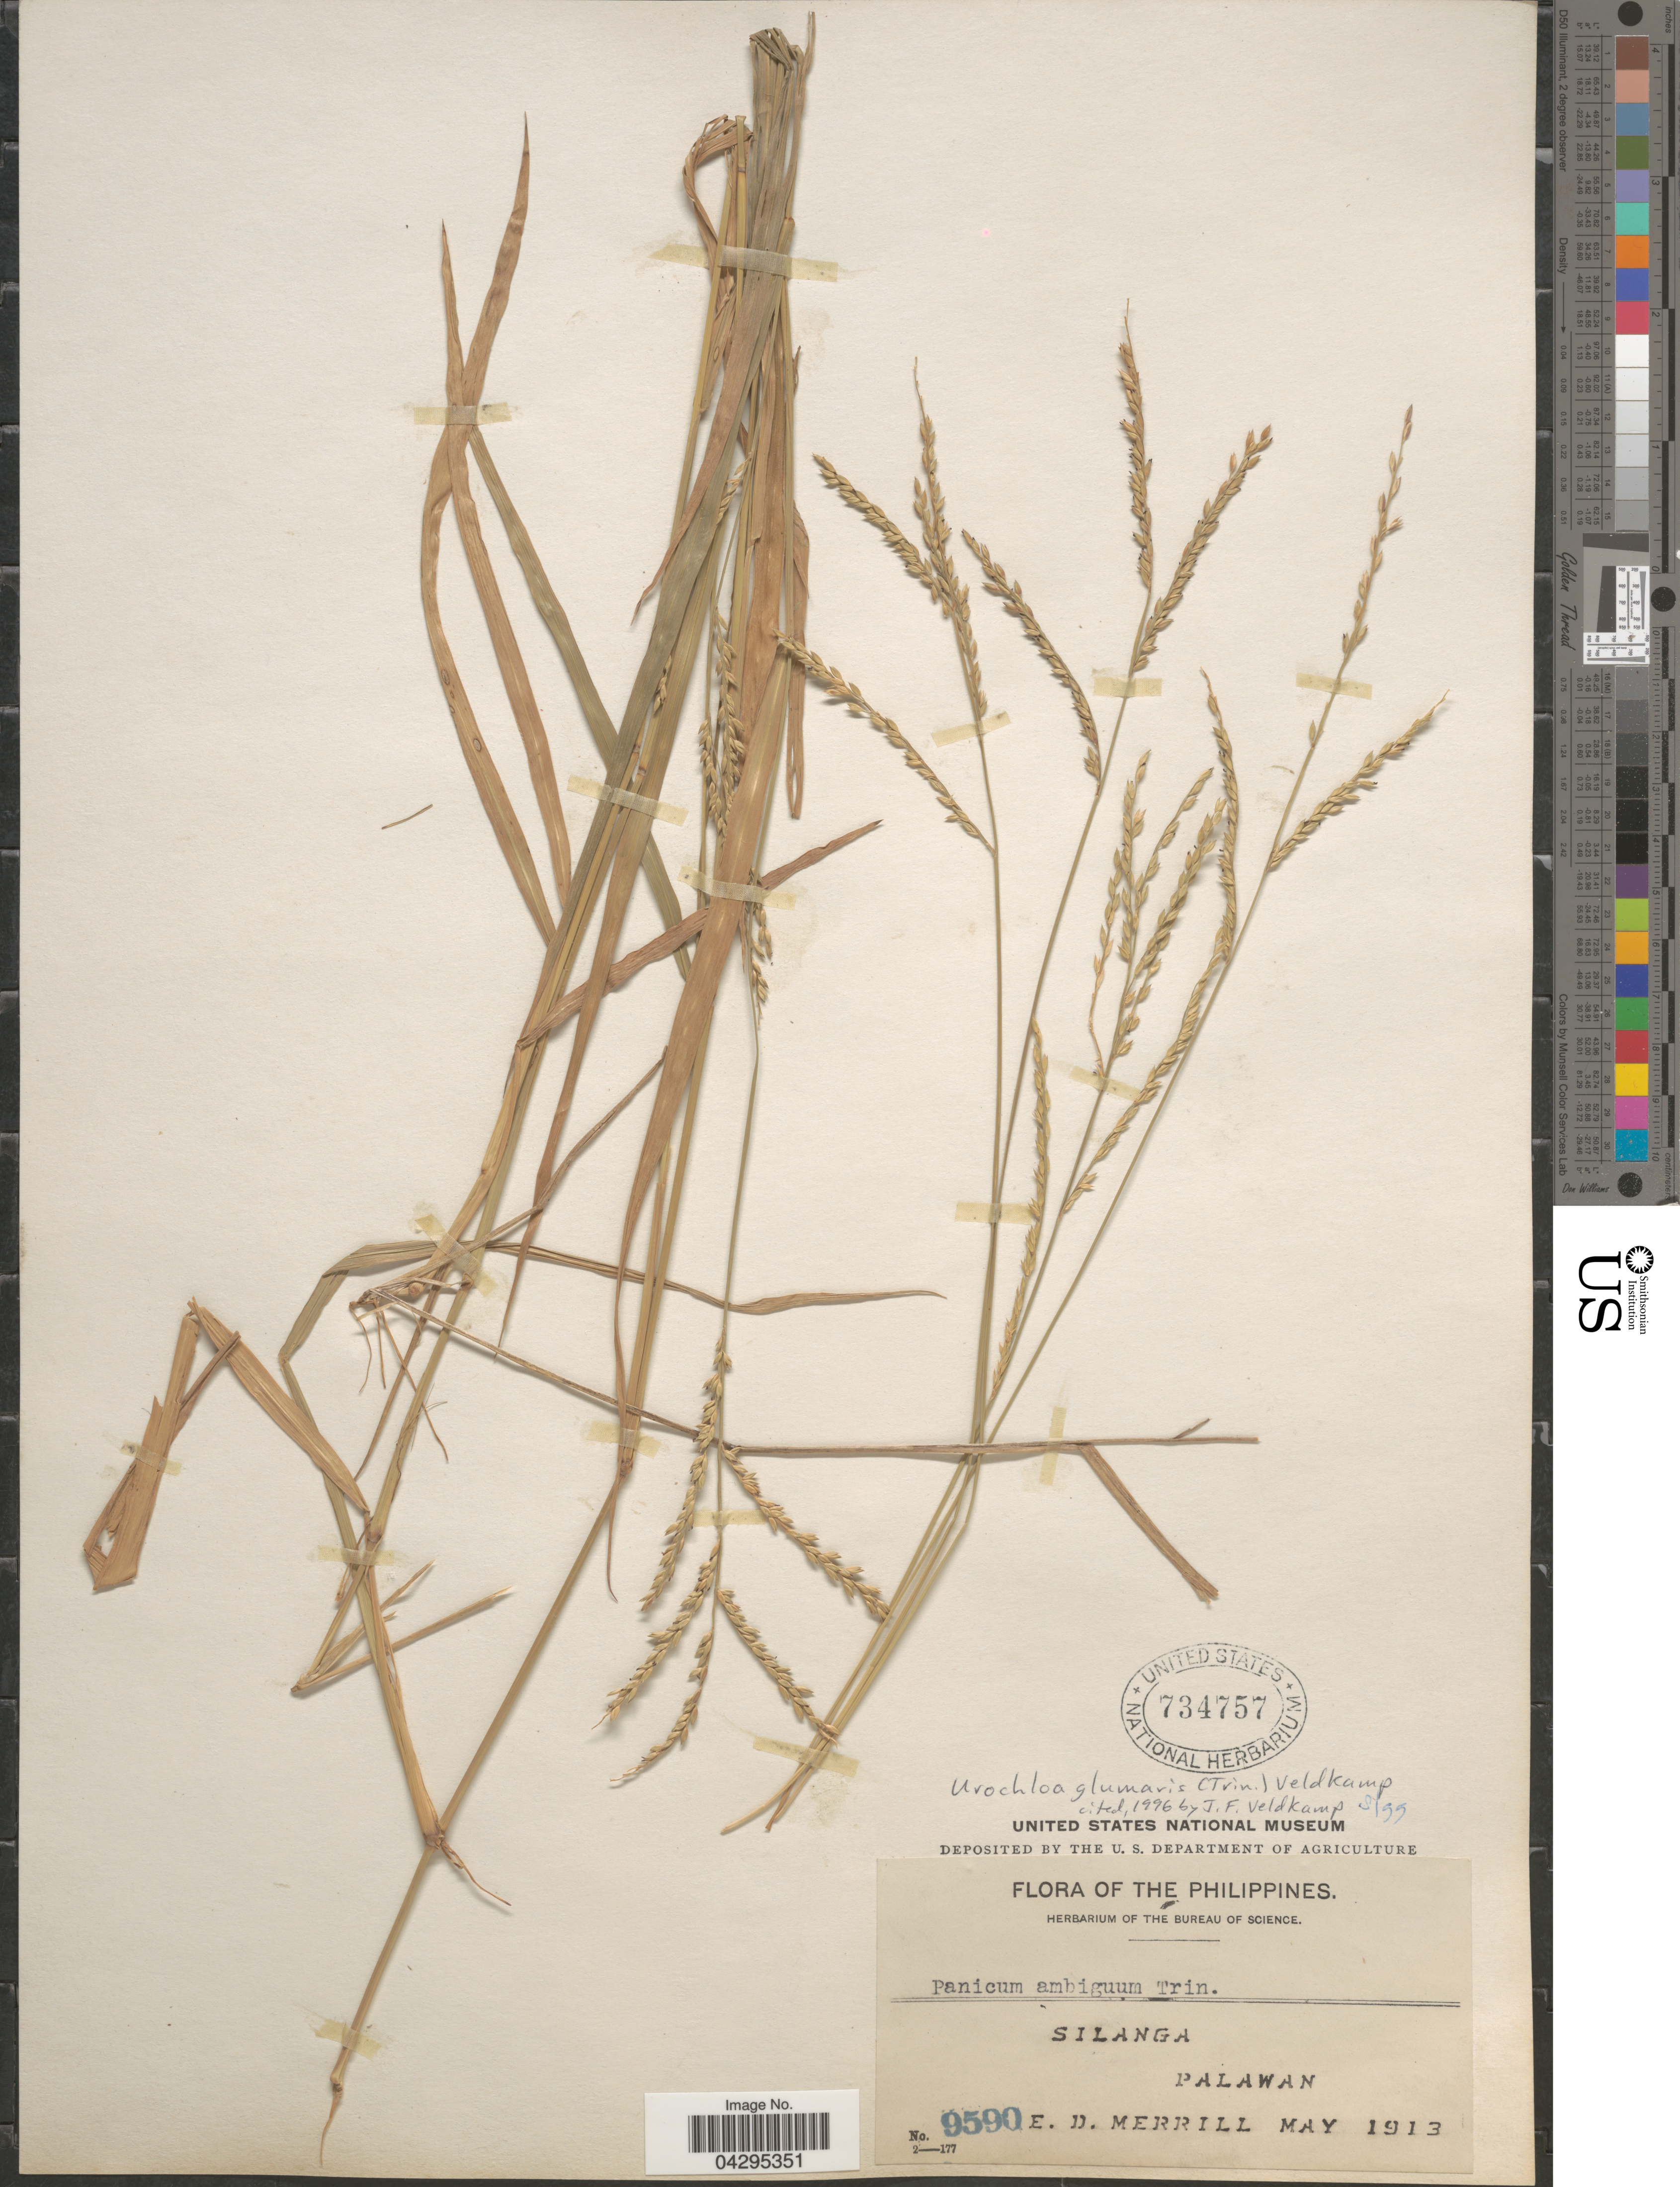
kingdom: Plantae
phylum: Tracheophyta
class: Liliopsida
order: Poales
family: Poaceae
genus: Urochloa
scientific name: Urochloa glumaris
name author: (Trin.) Veldkamp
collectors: E. D. Merrill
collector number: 9590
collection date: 1913-05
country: Philippines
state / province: Mimaropa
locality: Silanga. Palawan.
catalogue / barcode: US 734757